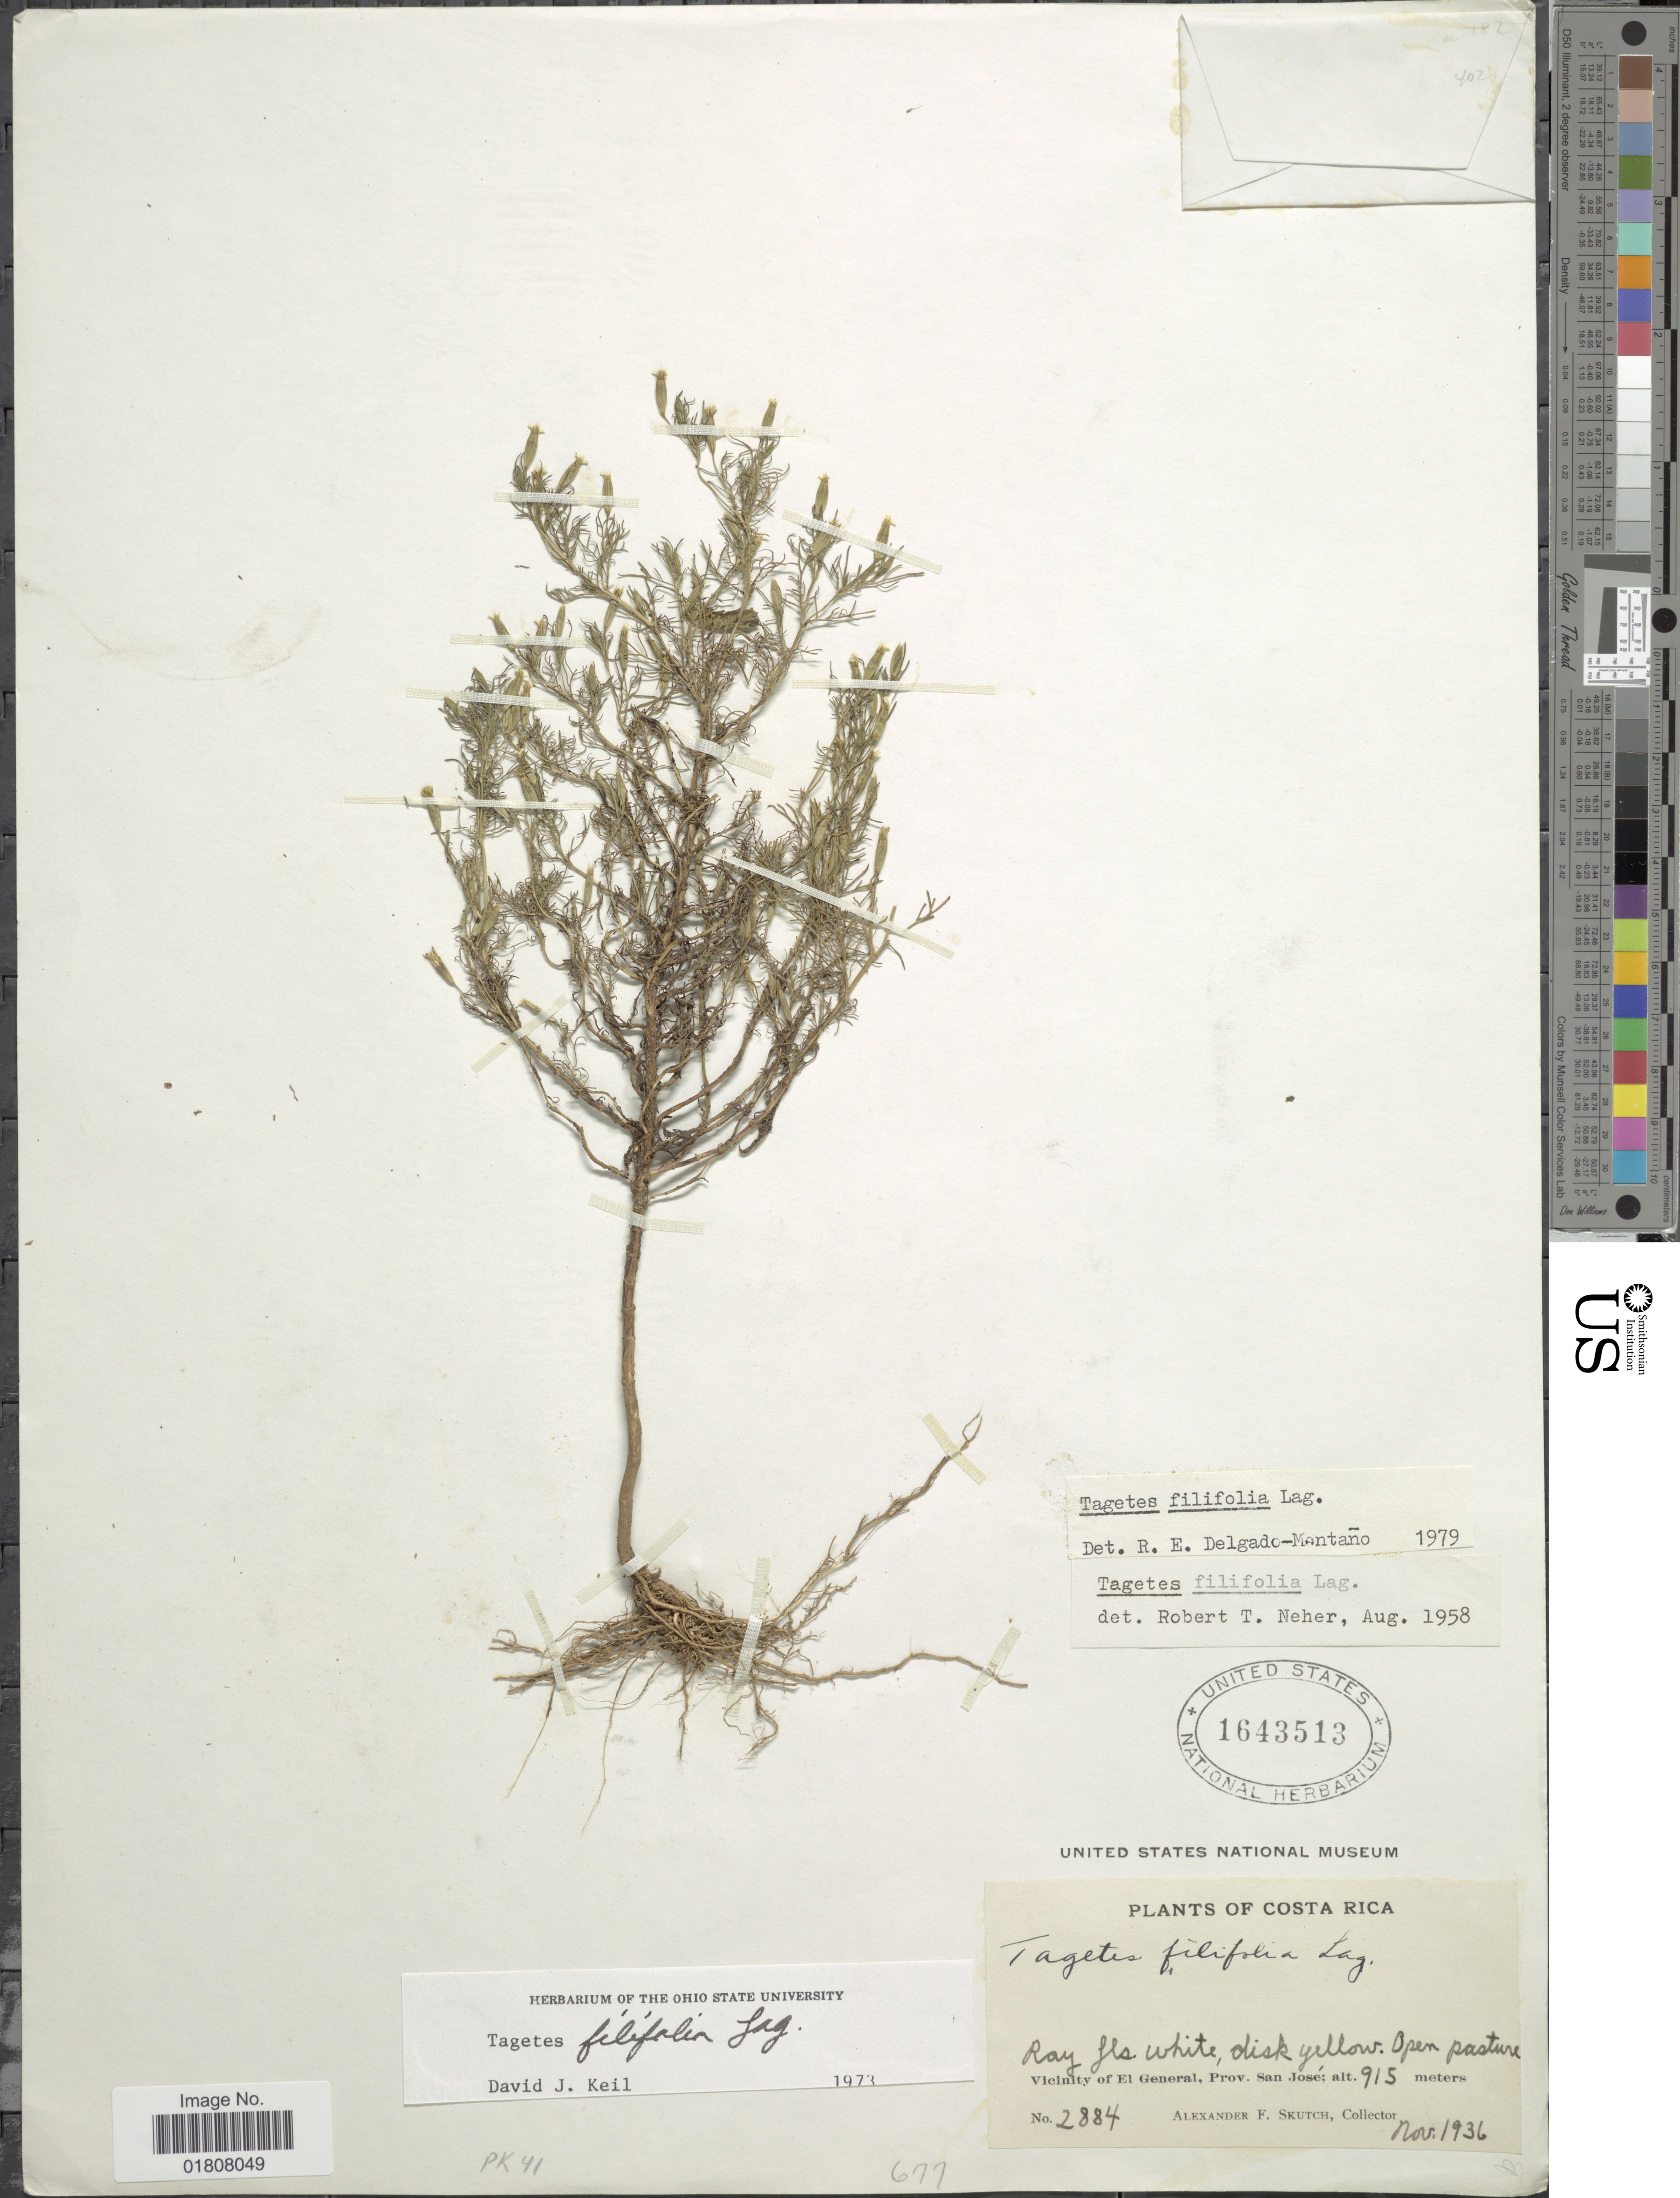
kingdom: Plantae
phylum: Tracheophyta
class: Magnoliopsida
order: Asterales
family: Asteraceae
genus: Tagetes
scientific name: Tagetes filifolia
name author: Lag.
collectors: A. F. Skutch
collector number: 2884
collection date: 1936-11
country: Costa Rica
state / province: San José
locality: Vicinity of El General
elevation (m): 915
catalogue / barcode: US 1643513